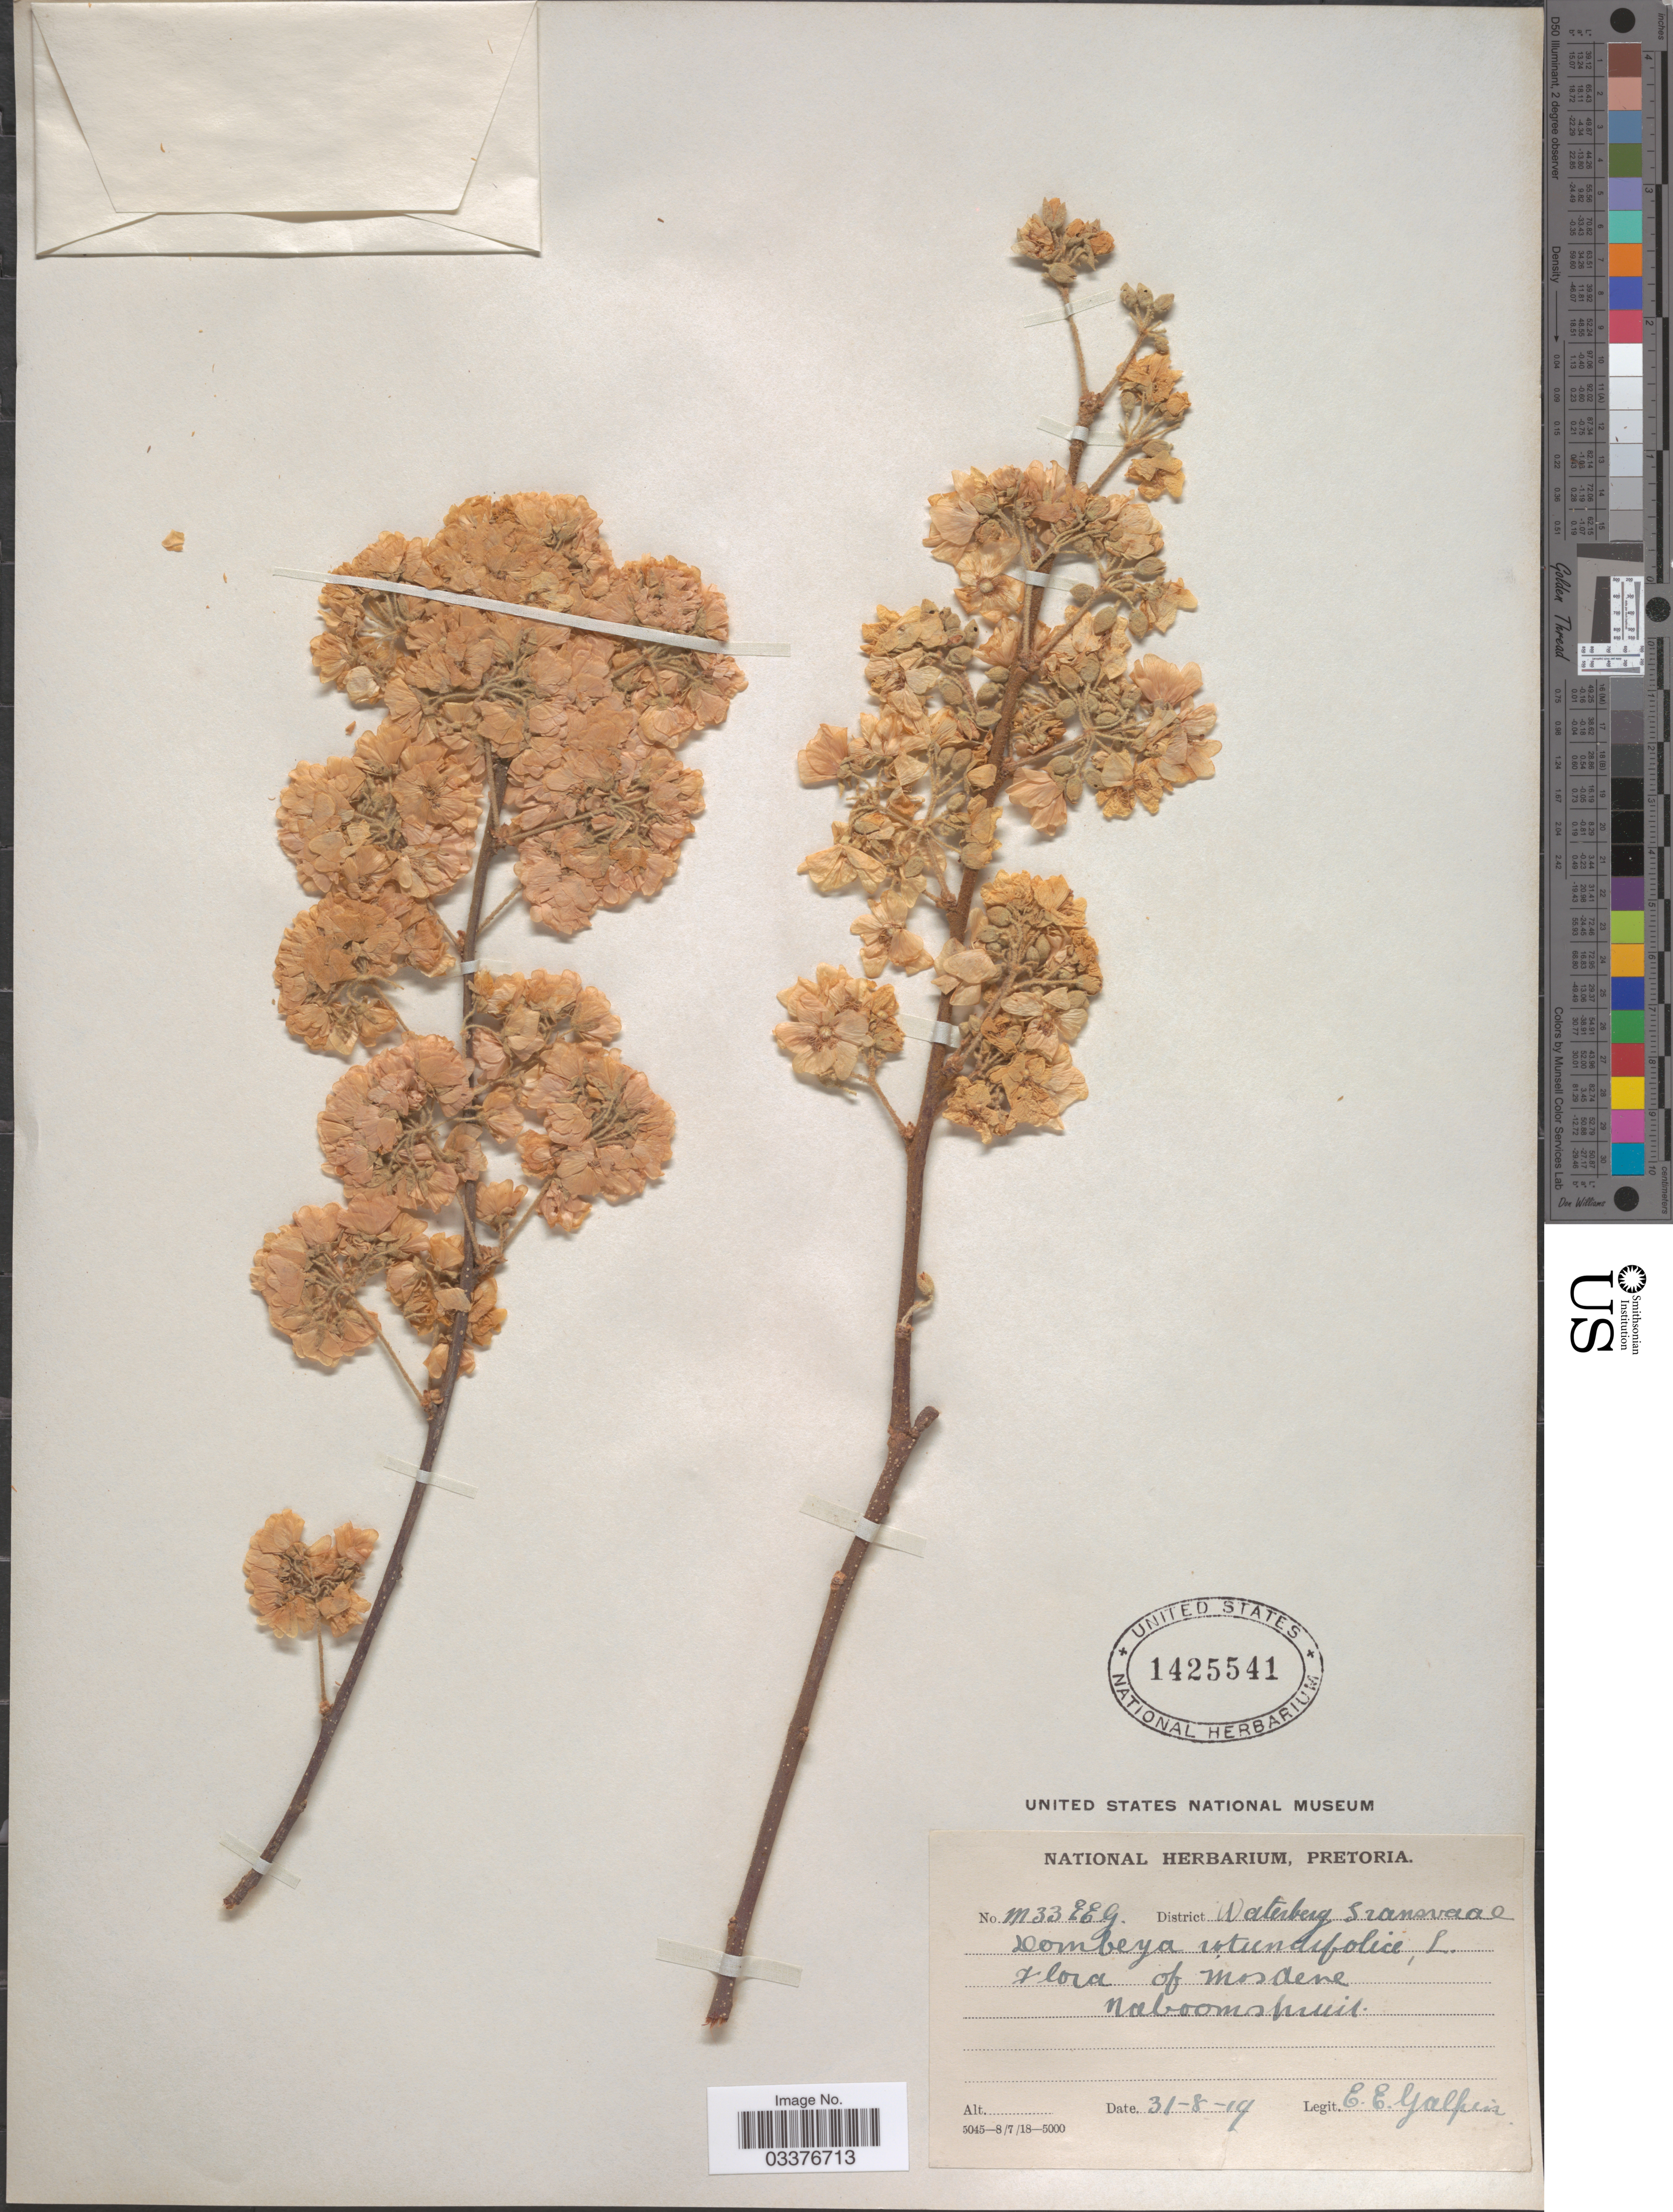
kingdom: Plantae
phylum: Tracheophyta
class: Magnoliopsida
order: Malvales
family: Malvaceae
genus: Dombeya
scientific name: Dombeya rotundifolia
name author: (Hochst.) Planch.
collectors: E. Galpin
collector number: M33EEG.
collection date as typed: Transcribed d/m/y: 31/8/19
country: South Africa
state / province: Limpopo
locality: District Waterberg Transvaal. Mosdene. Naboomspruit.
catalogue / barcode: US 1425541